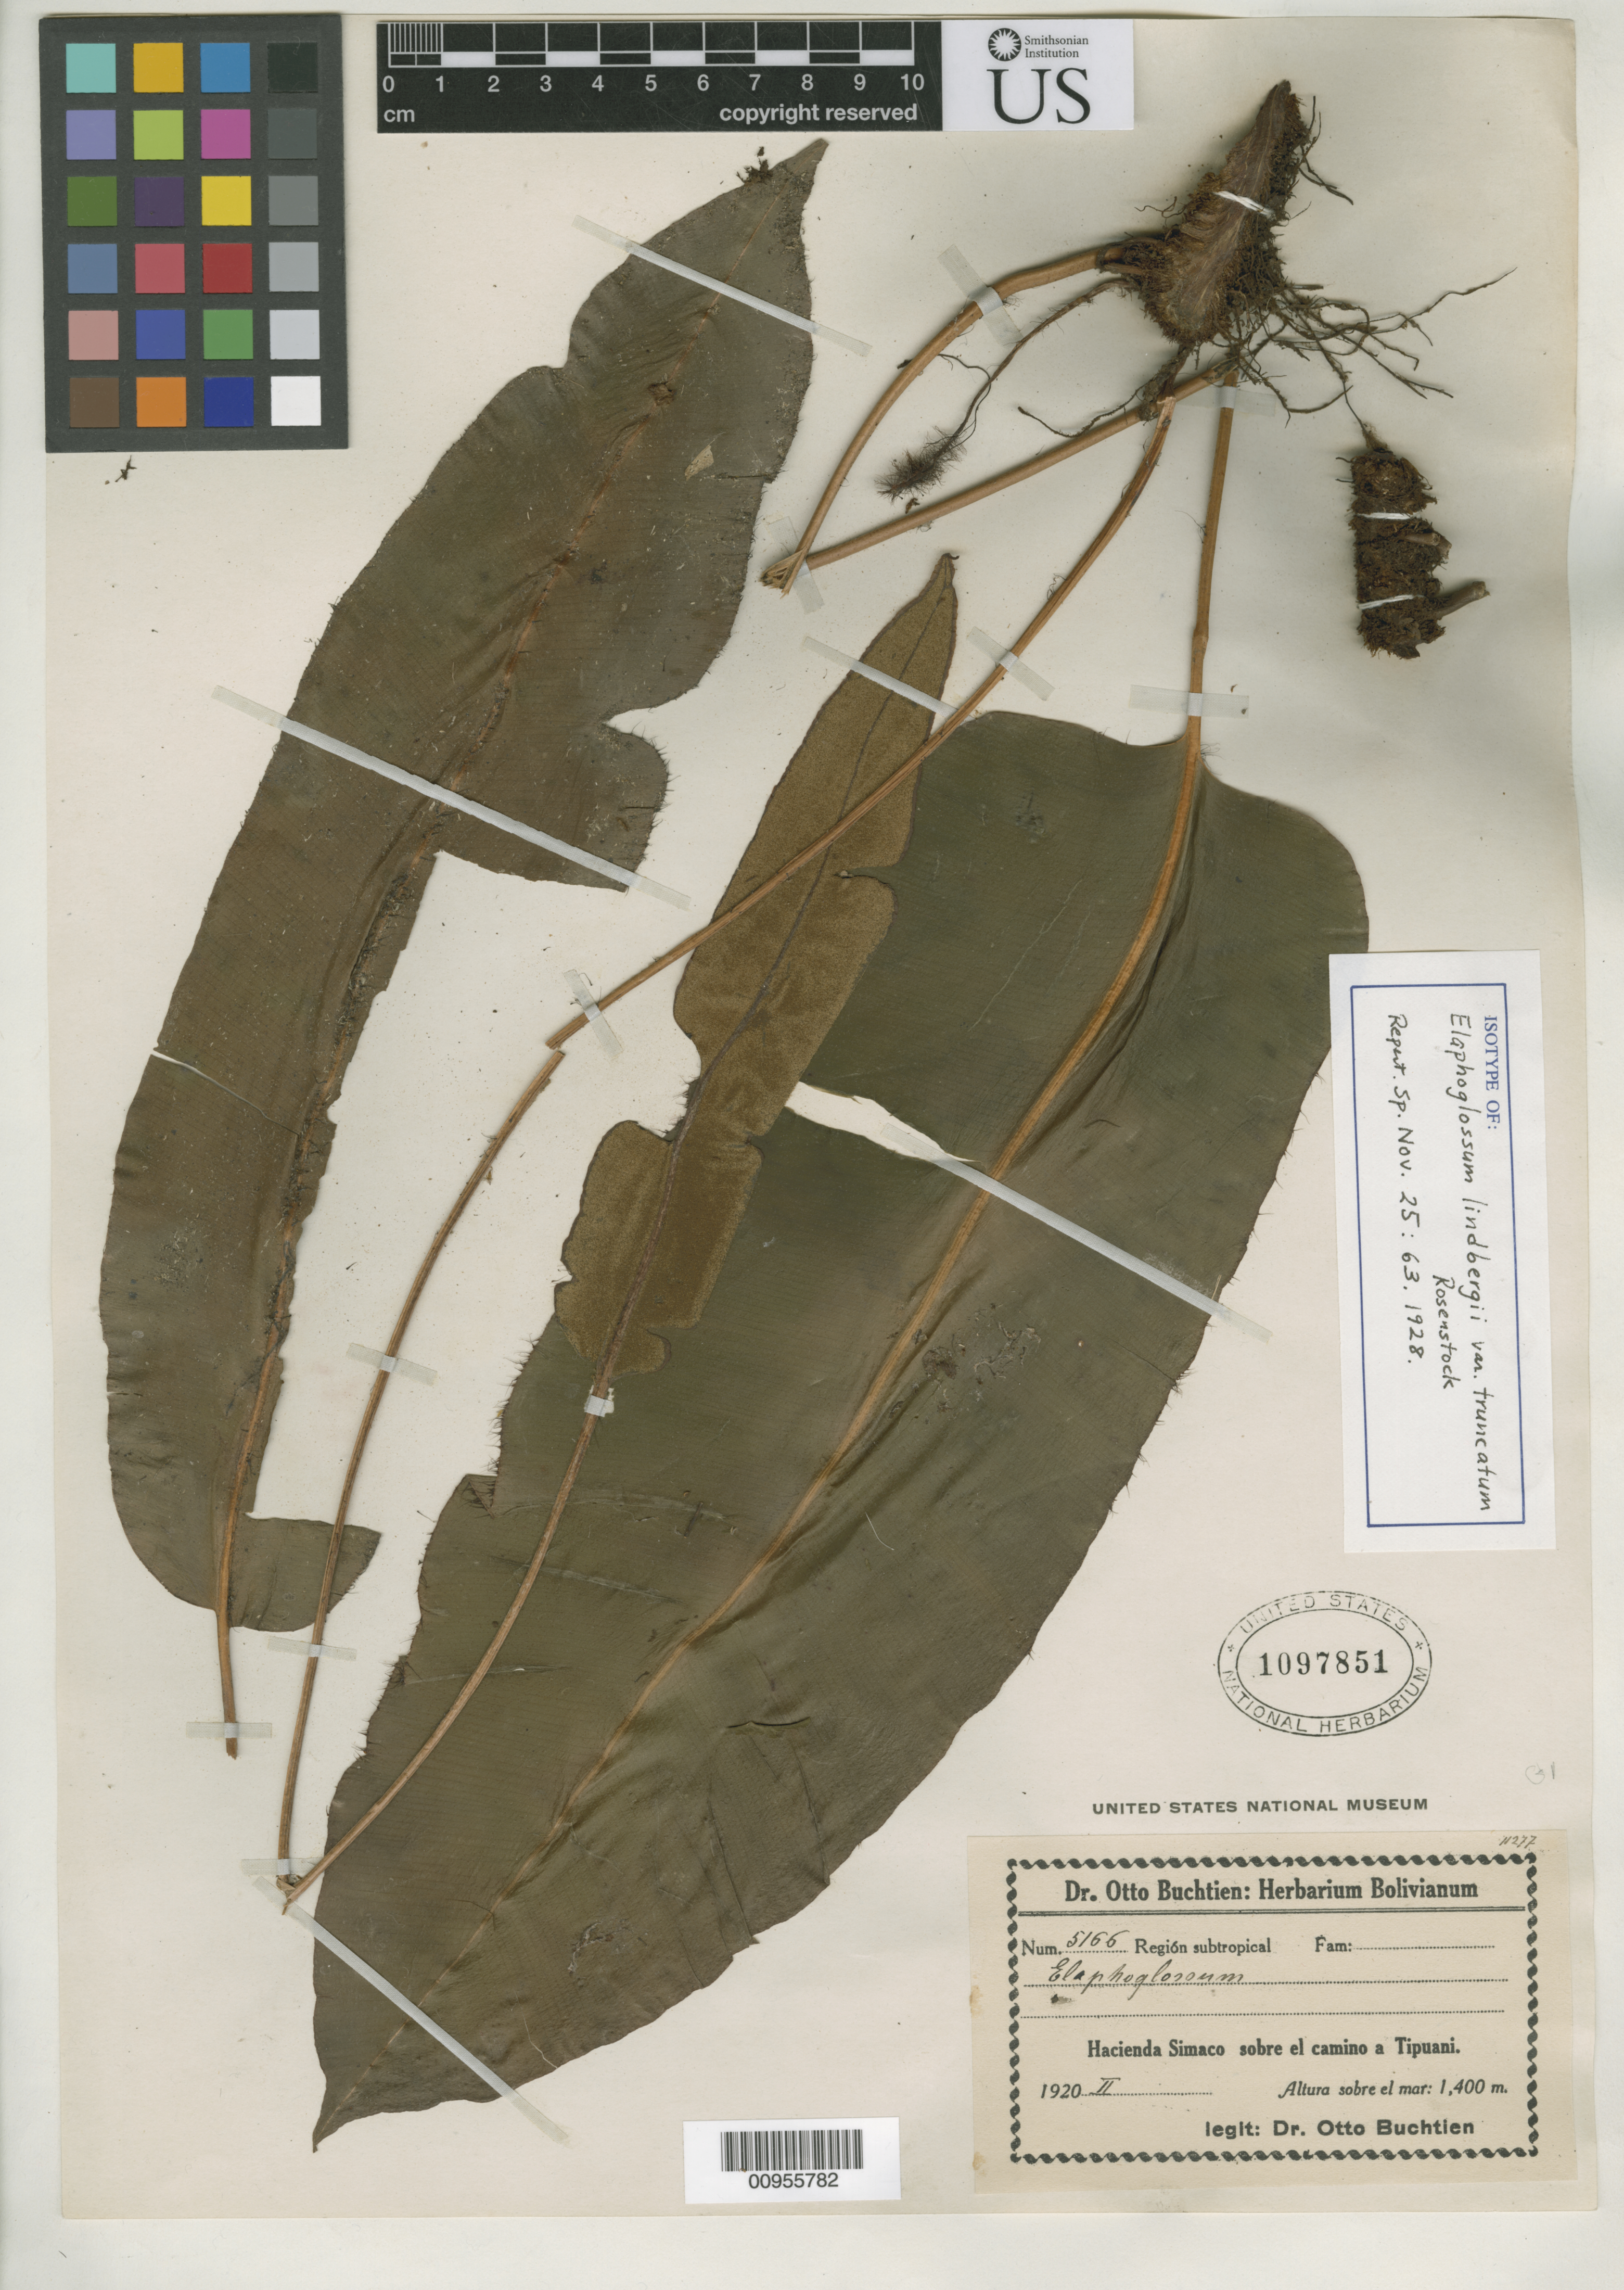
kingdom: Plantae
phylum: Tracheophyta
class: Polypodiopsida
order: Polypodiales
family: Dryopteridaceae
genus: Elaphoglossum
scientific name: Elaphoglossum lindbergii var. truncatum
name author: Rosenst.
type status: Isotype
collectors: O. Buchtien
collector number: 5166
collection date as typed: Feb 1920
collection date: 1920-02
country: Bolivia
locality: Hacienda Simaco sobre el camino a Tipuani.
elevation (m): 1400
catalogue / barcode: US 1097851